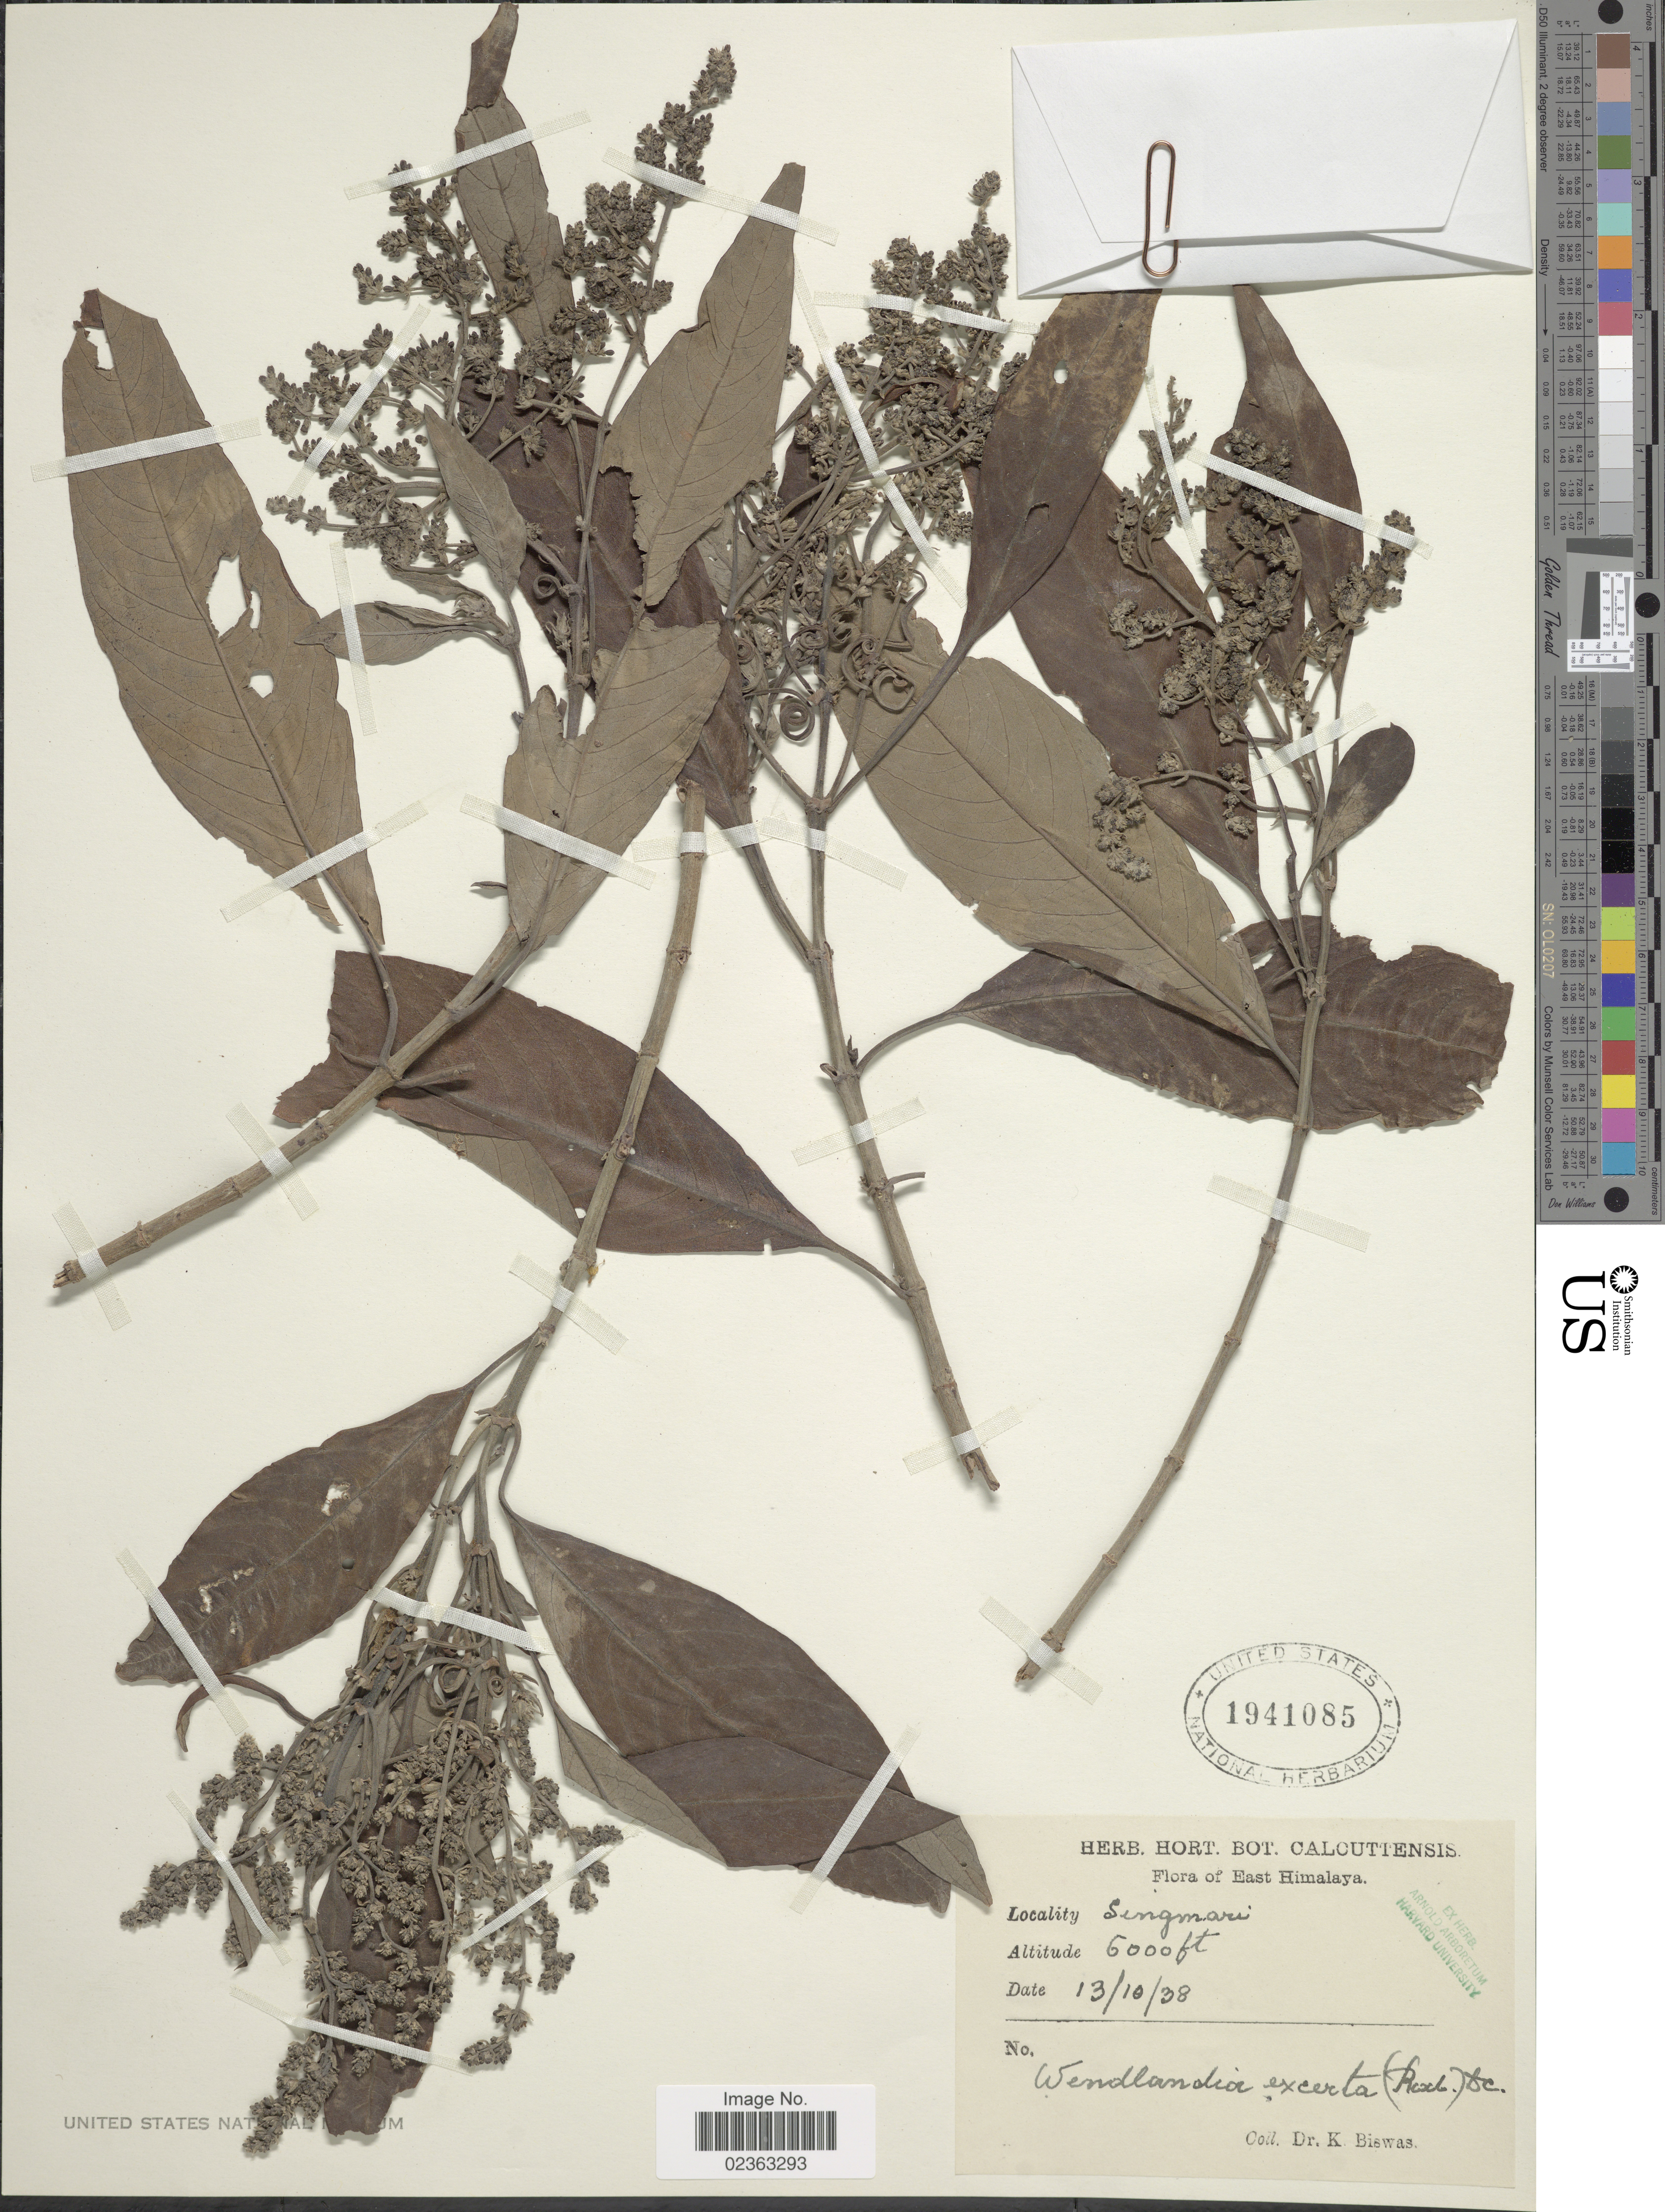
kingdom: Plantae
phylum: Tracheophyta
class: Magnoliopsida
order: Gentianales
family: Rubiaceae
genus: Wendlandia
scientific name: Wendlandia exserta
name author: (Roxb.) DC.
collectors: K. Biswas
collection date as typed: Transcribed d/m/y: 13/10/38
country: India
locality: East Himalaya, Singmari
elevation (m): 1829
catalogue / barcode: US 1941085